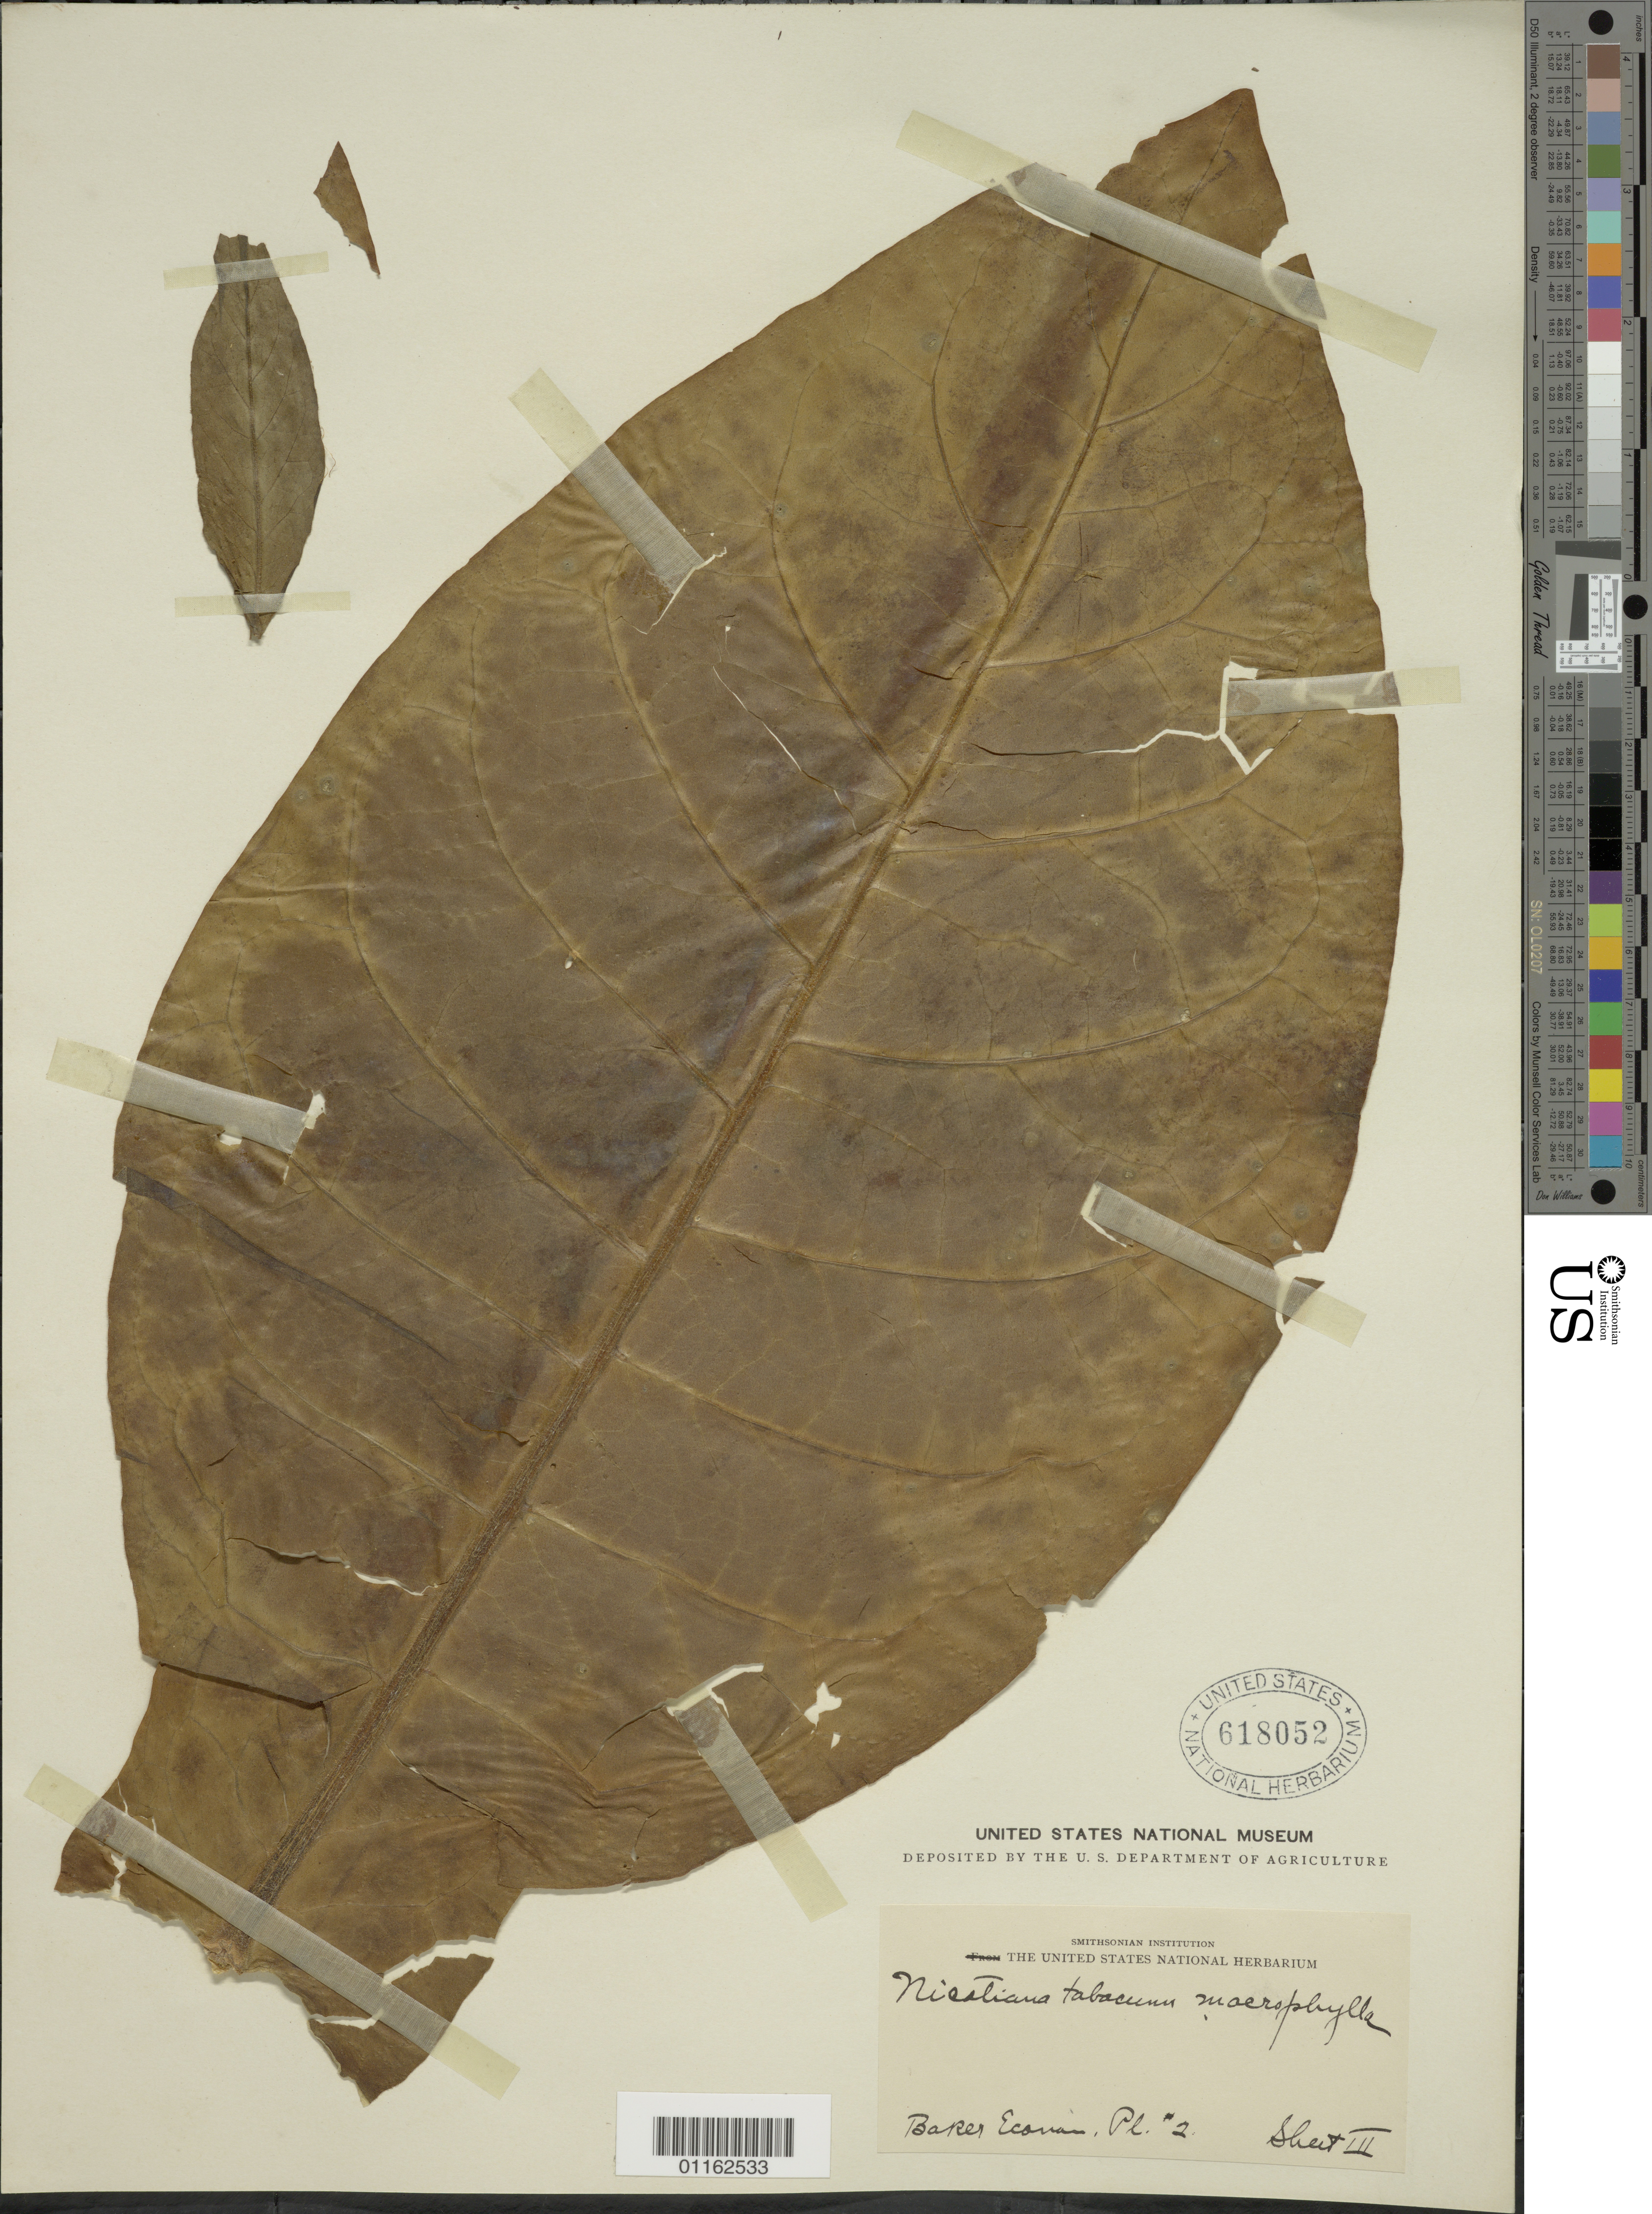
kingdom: Plantae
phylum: Tracheophyta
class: Magnoliopsida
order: Solanales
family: Solanaceae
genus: Nicotiana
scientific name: Nicotiana tabacum var. macrophylla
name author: Schrank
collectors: -- Baker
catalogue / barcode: US 618052